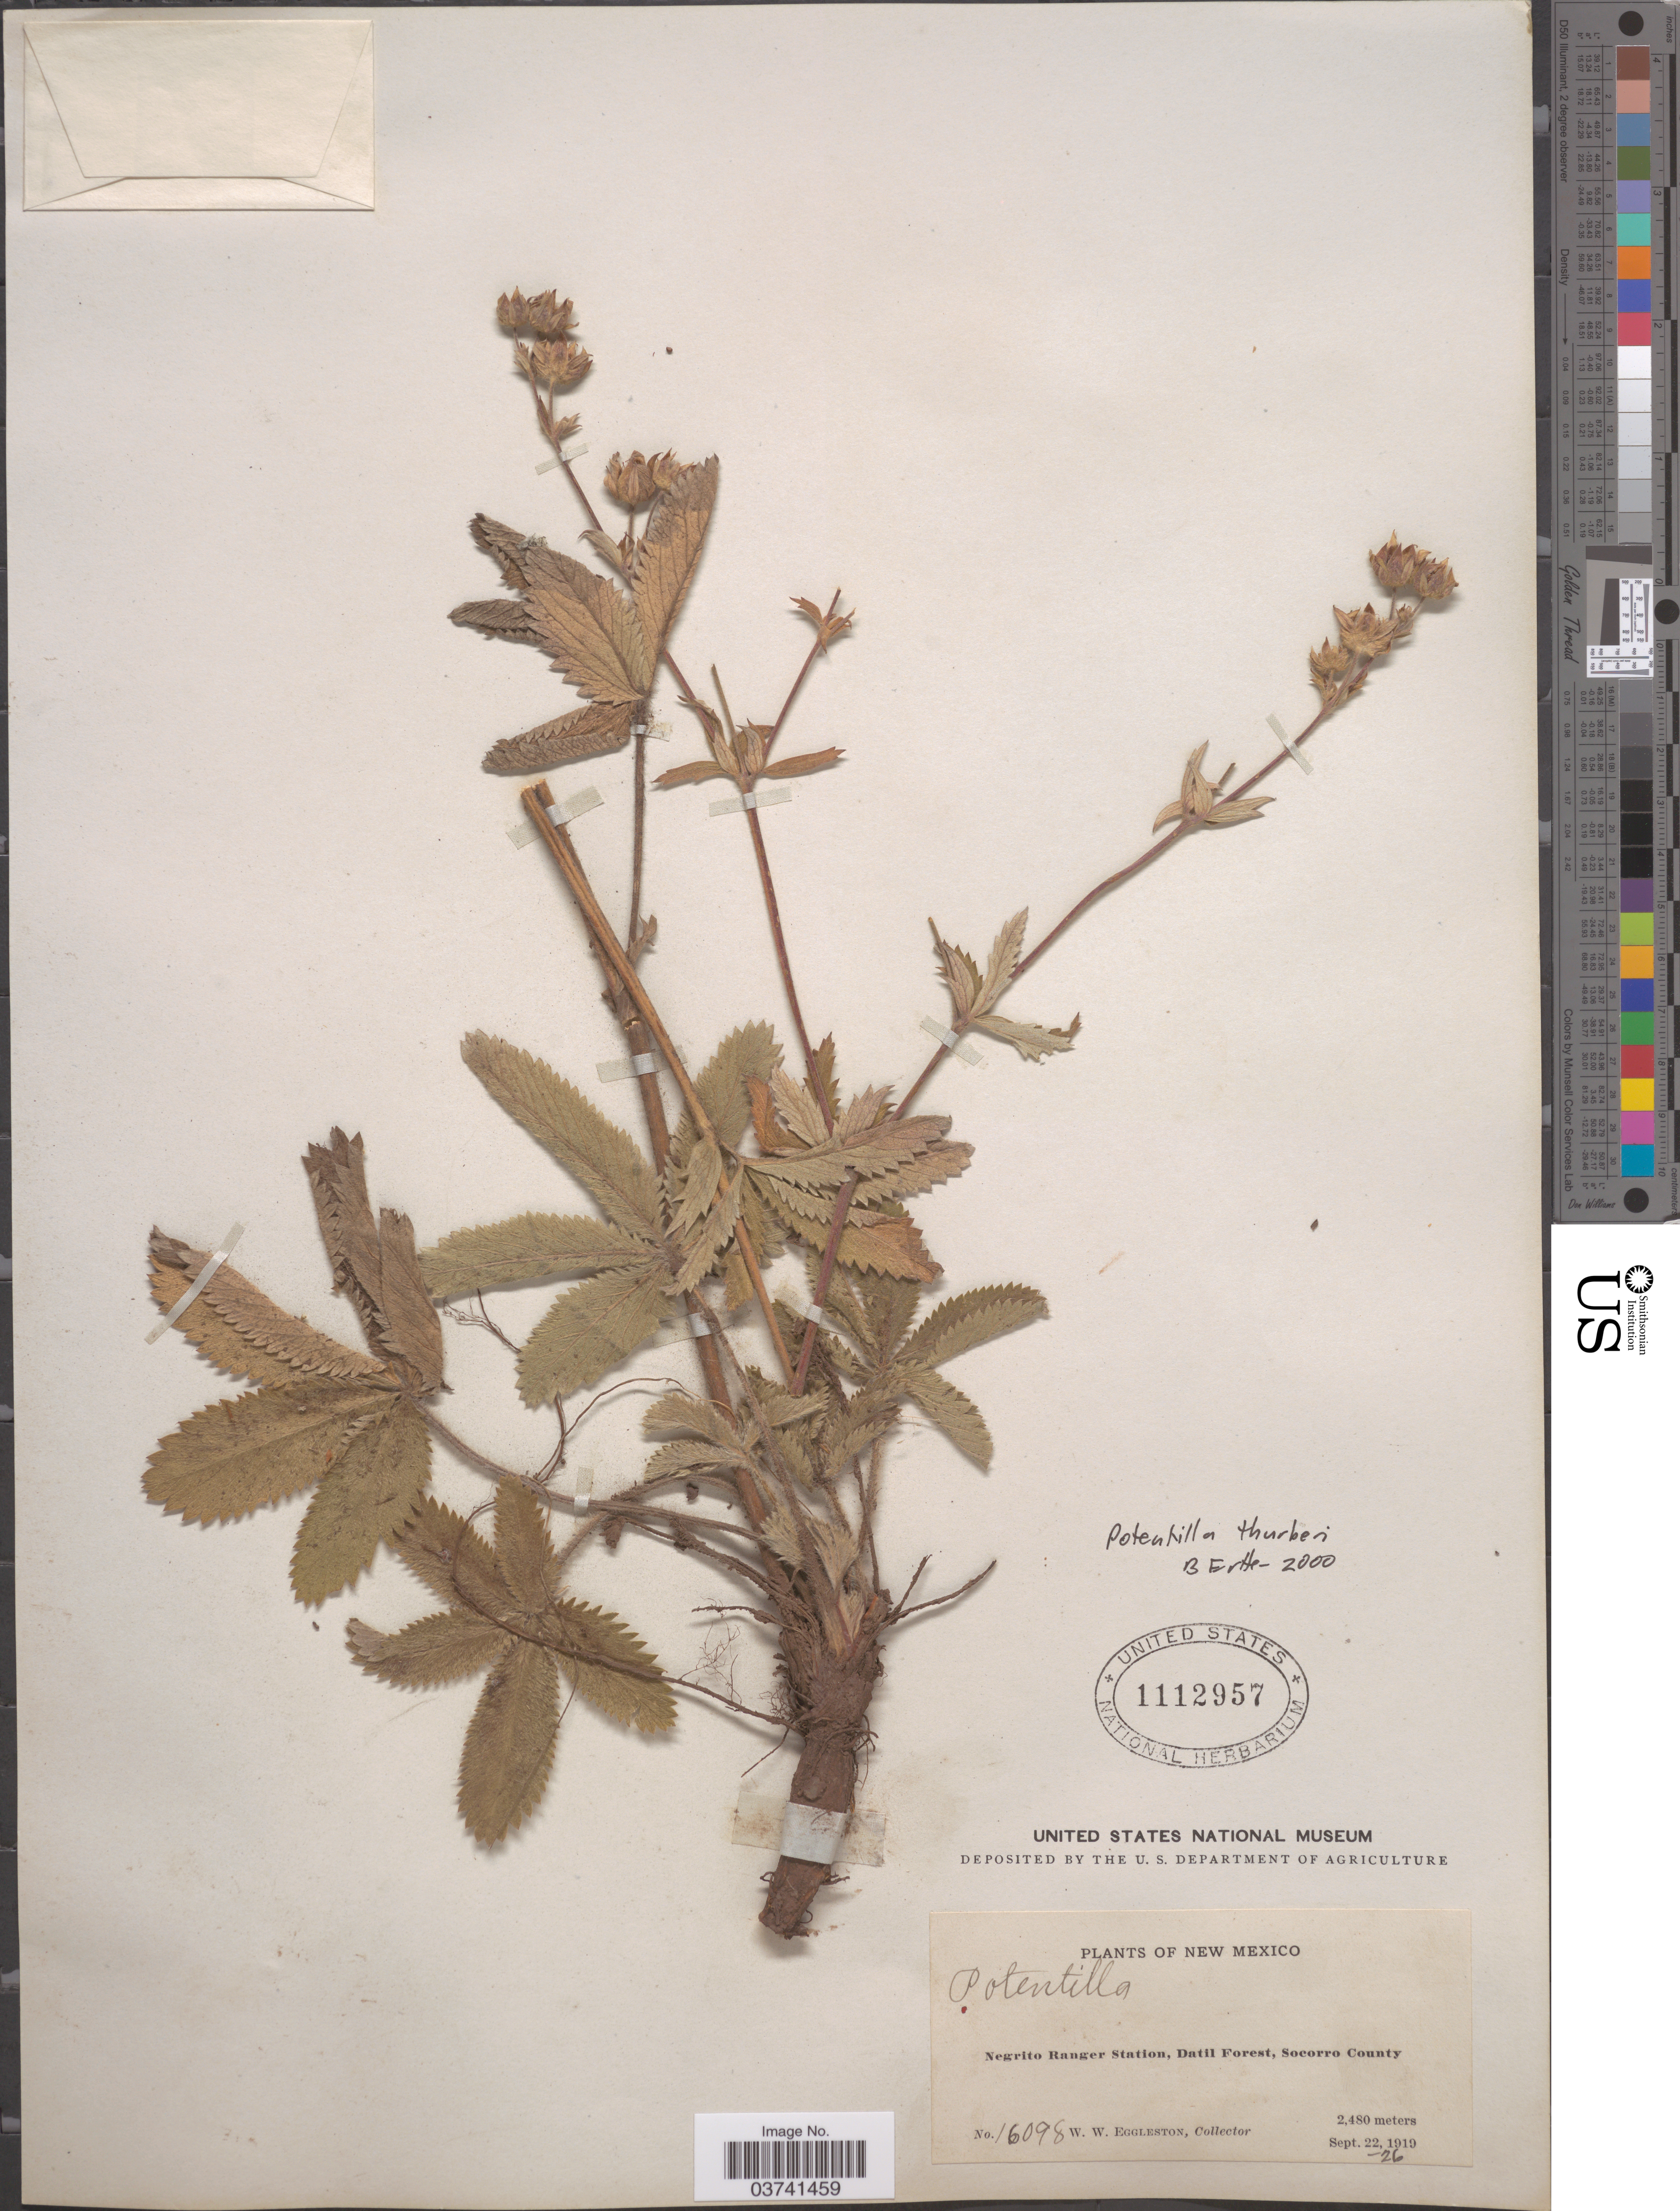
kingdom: Plantae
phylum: Tracheophyta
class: Magnoliopsida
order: Rosales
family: Rosaceae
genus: Potentilla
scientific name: Potentilla thurberi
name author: A. Gray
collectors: W. W. Eggleston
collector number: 16098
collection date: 1919-09-22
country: United States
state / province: New Mexico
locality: Negrito Ranger Station, Datil Forest, Socorro County.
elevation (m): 2480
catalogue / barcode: US 1112957